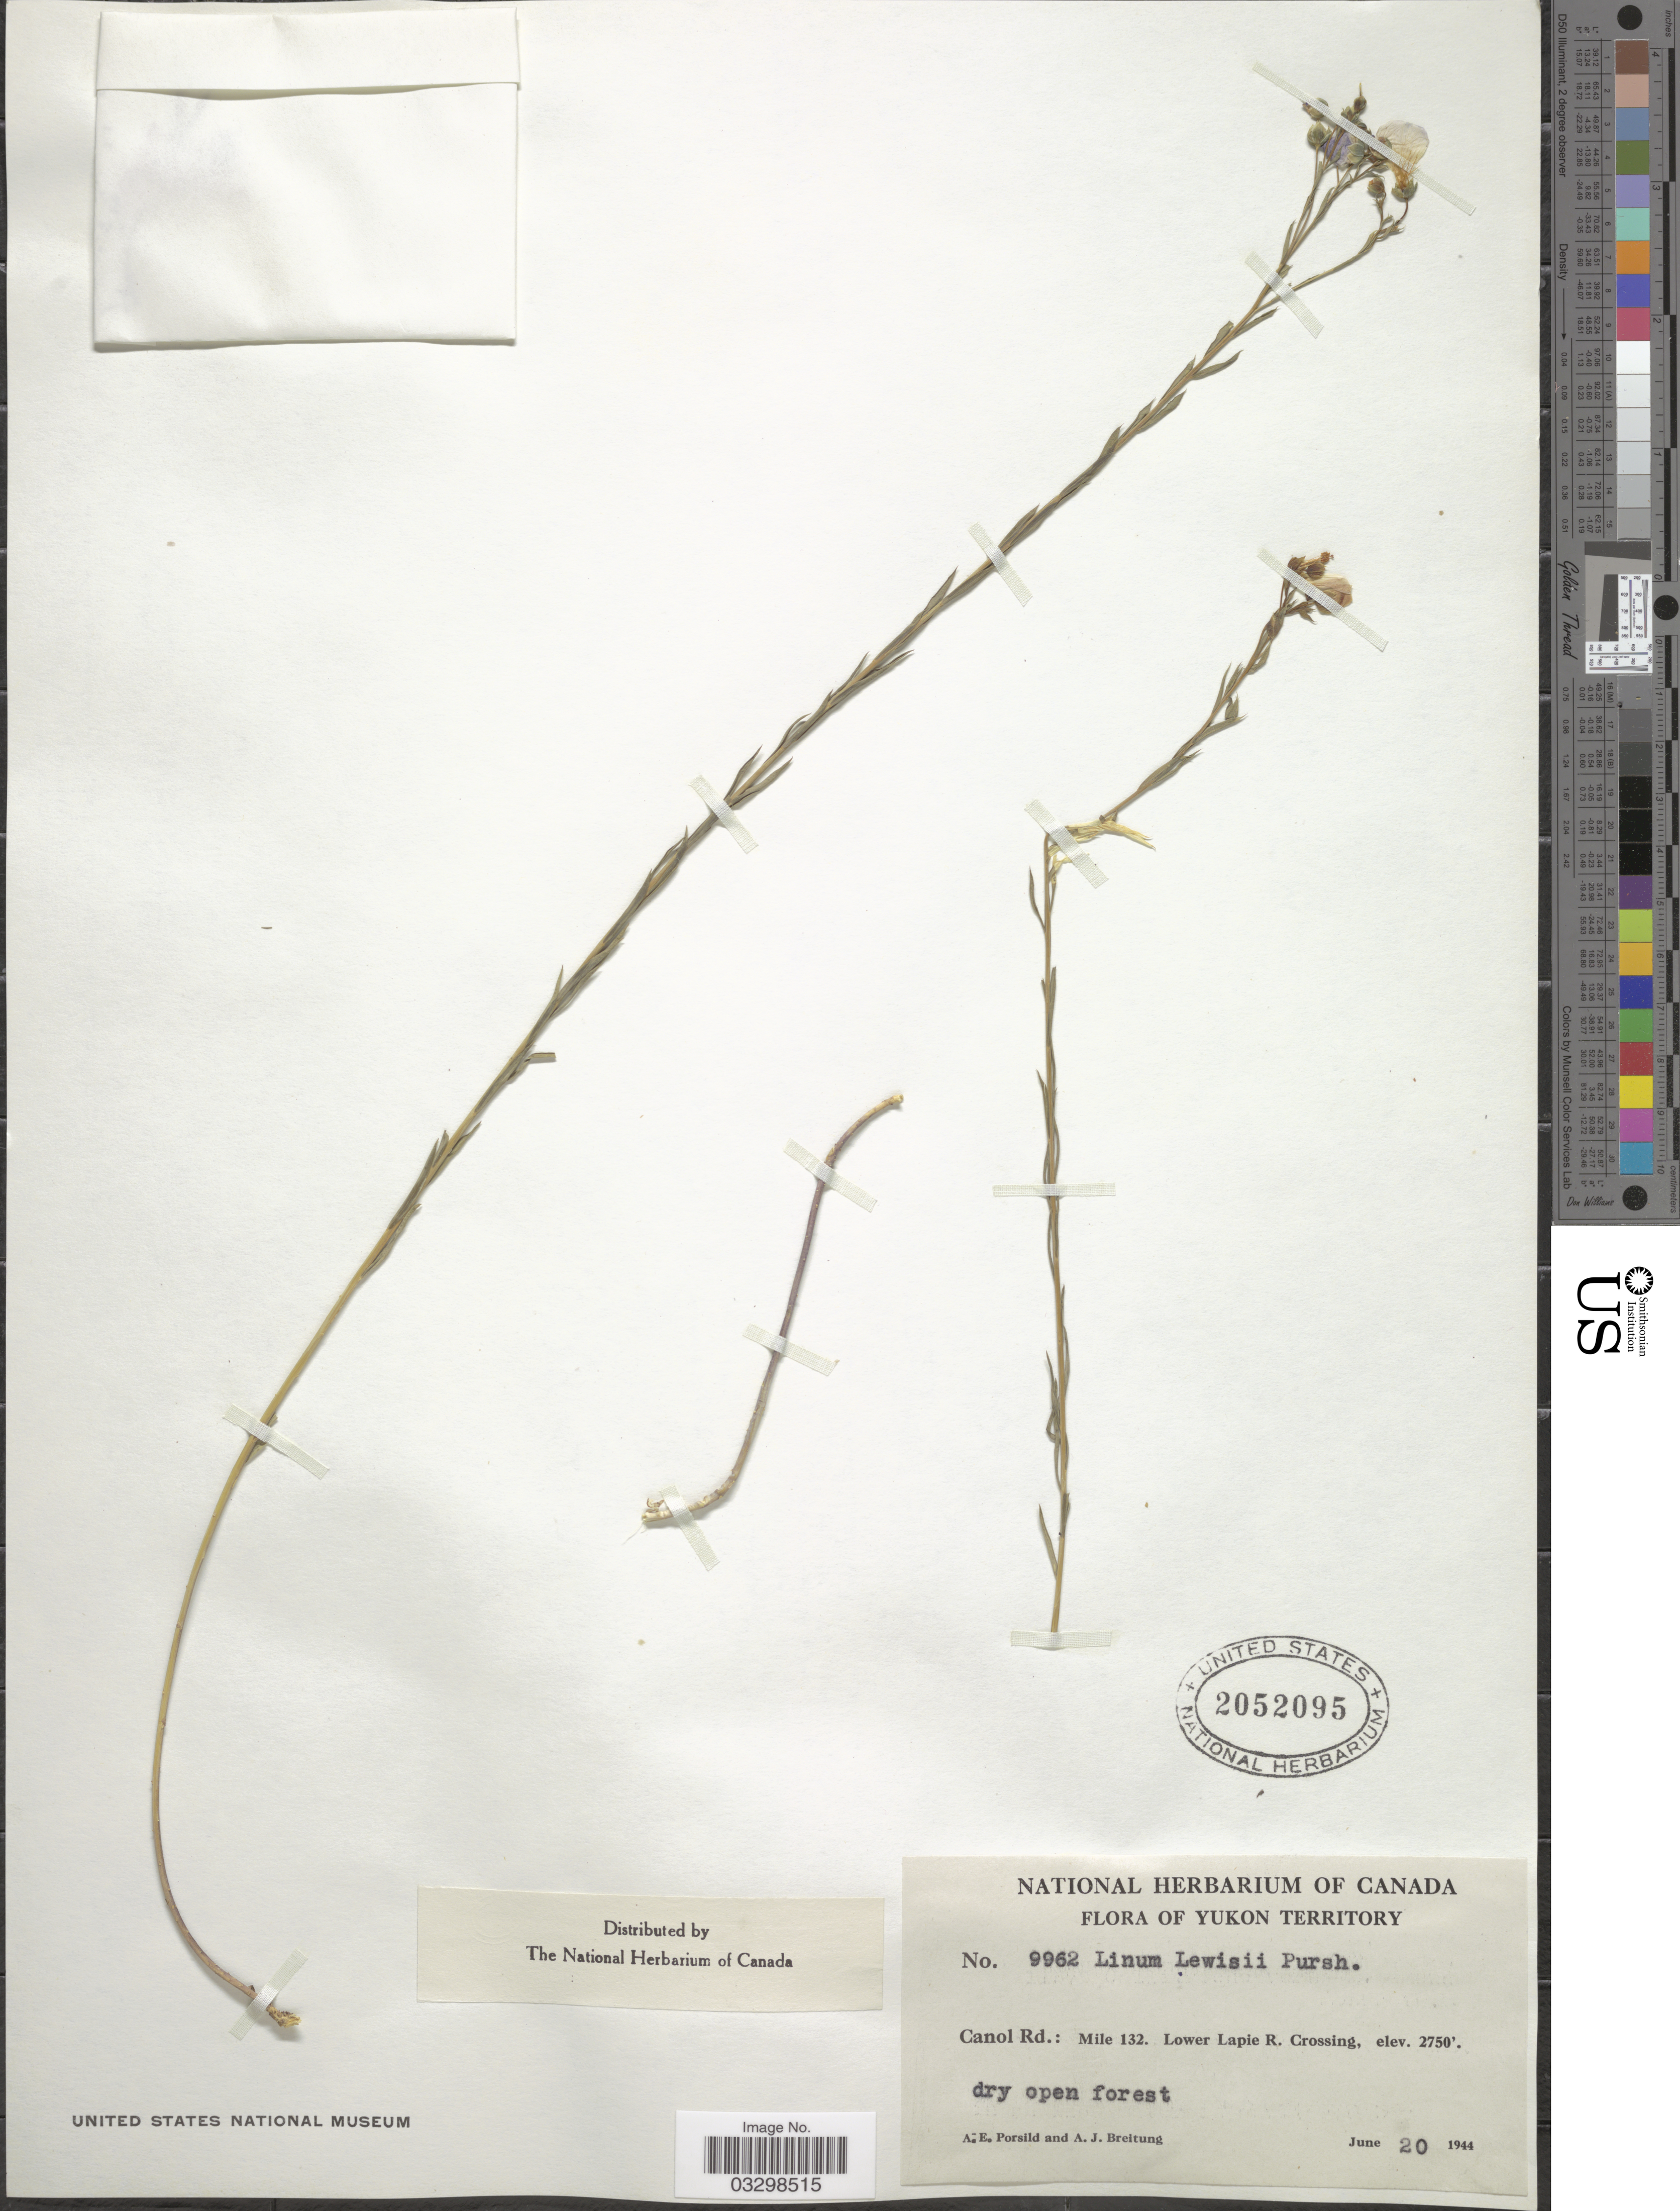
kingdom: Plantae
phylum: Tracheophyta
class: Magnoliopsida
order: Malpighiales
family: Linaceae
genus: Linum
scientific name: Linum lewisii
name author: Pursh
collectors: A. E. Porsild & A. Breitung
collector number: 9962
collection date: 1944-06-20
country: Canada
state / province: Yukon Territory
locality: Canol Rd.: Mile 132. Lower Lapie R. Crossing.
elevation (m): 838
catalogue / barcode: US 2052095